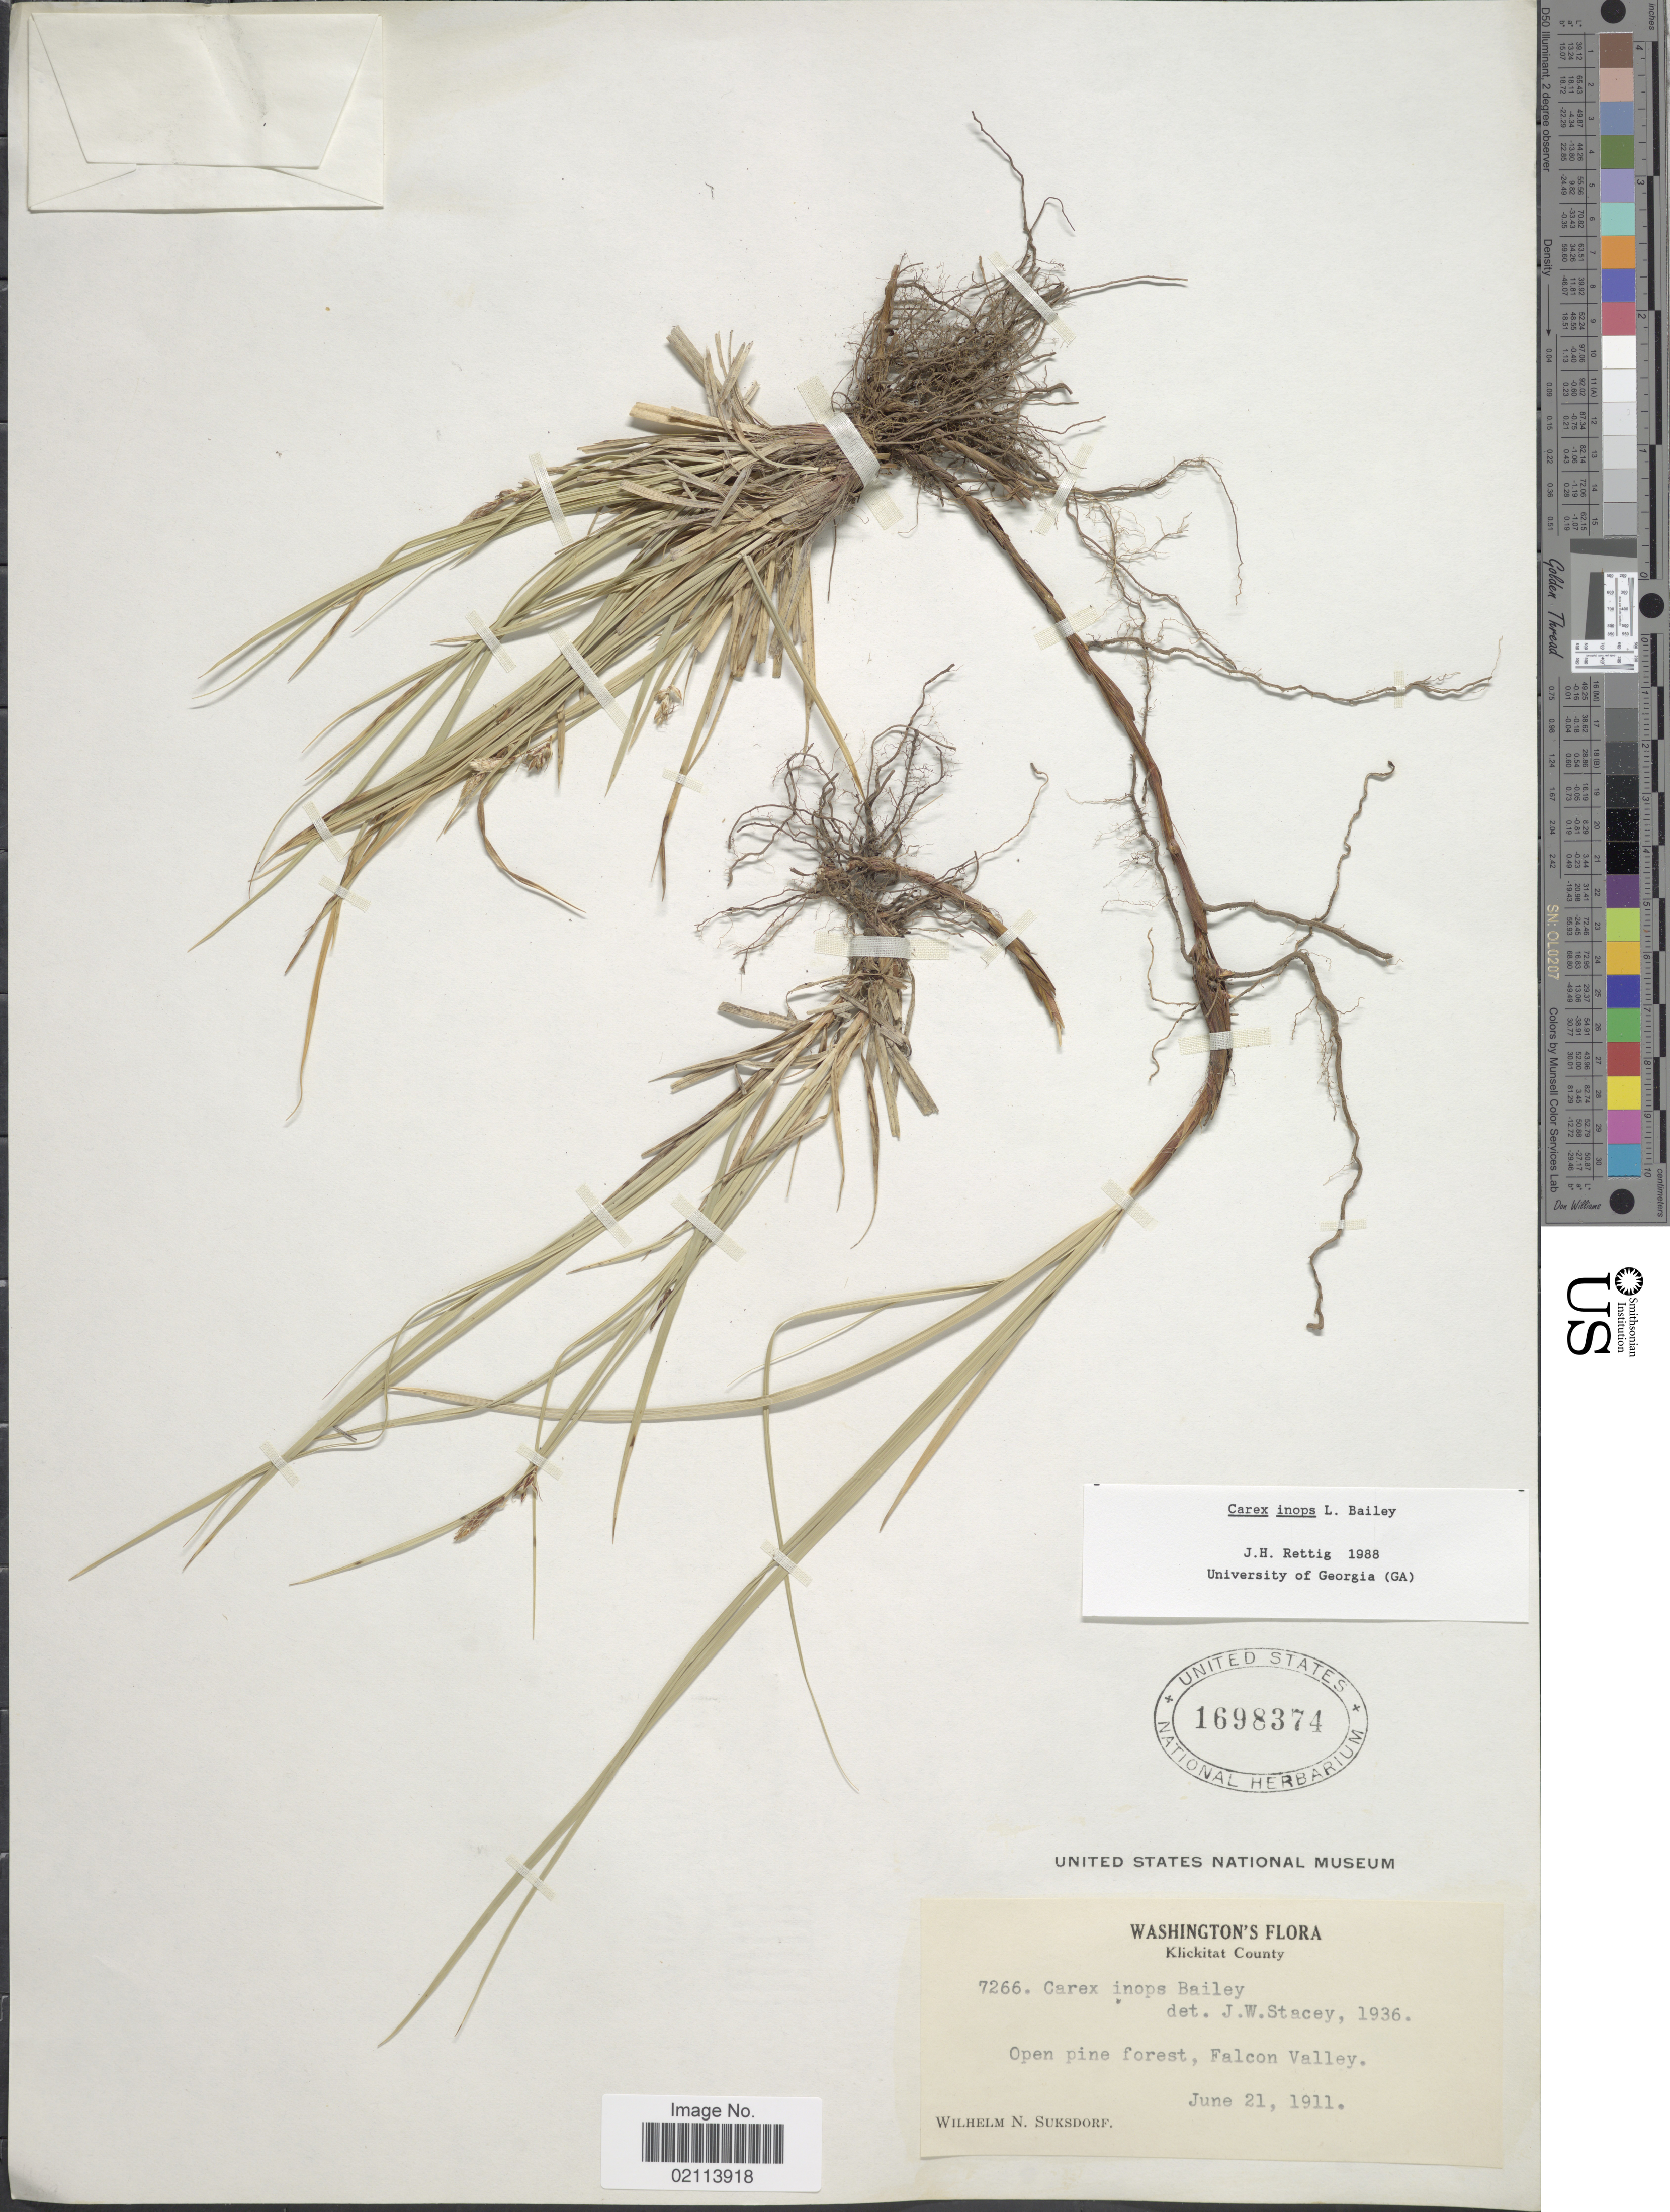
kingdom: Plantae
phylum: Tracheophyta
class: Liliopsida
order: Poales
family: Cyperaceae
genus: Carex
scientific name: Carex inops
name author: L.H. Bailey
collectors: W. N. Suksdorf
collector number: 7266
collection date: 1911-06-21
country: United States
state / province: Washington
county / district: Klickitat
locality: Klickitat County, open pine forest, Falcon Valley.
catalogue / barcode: US 1698374